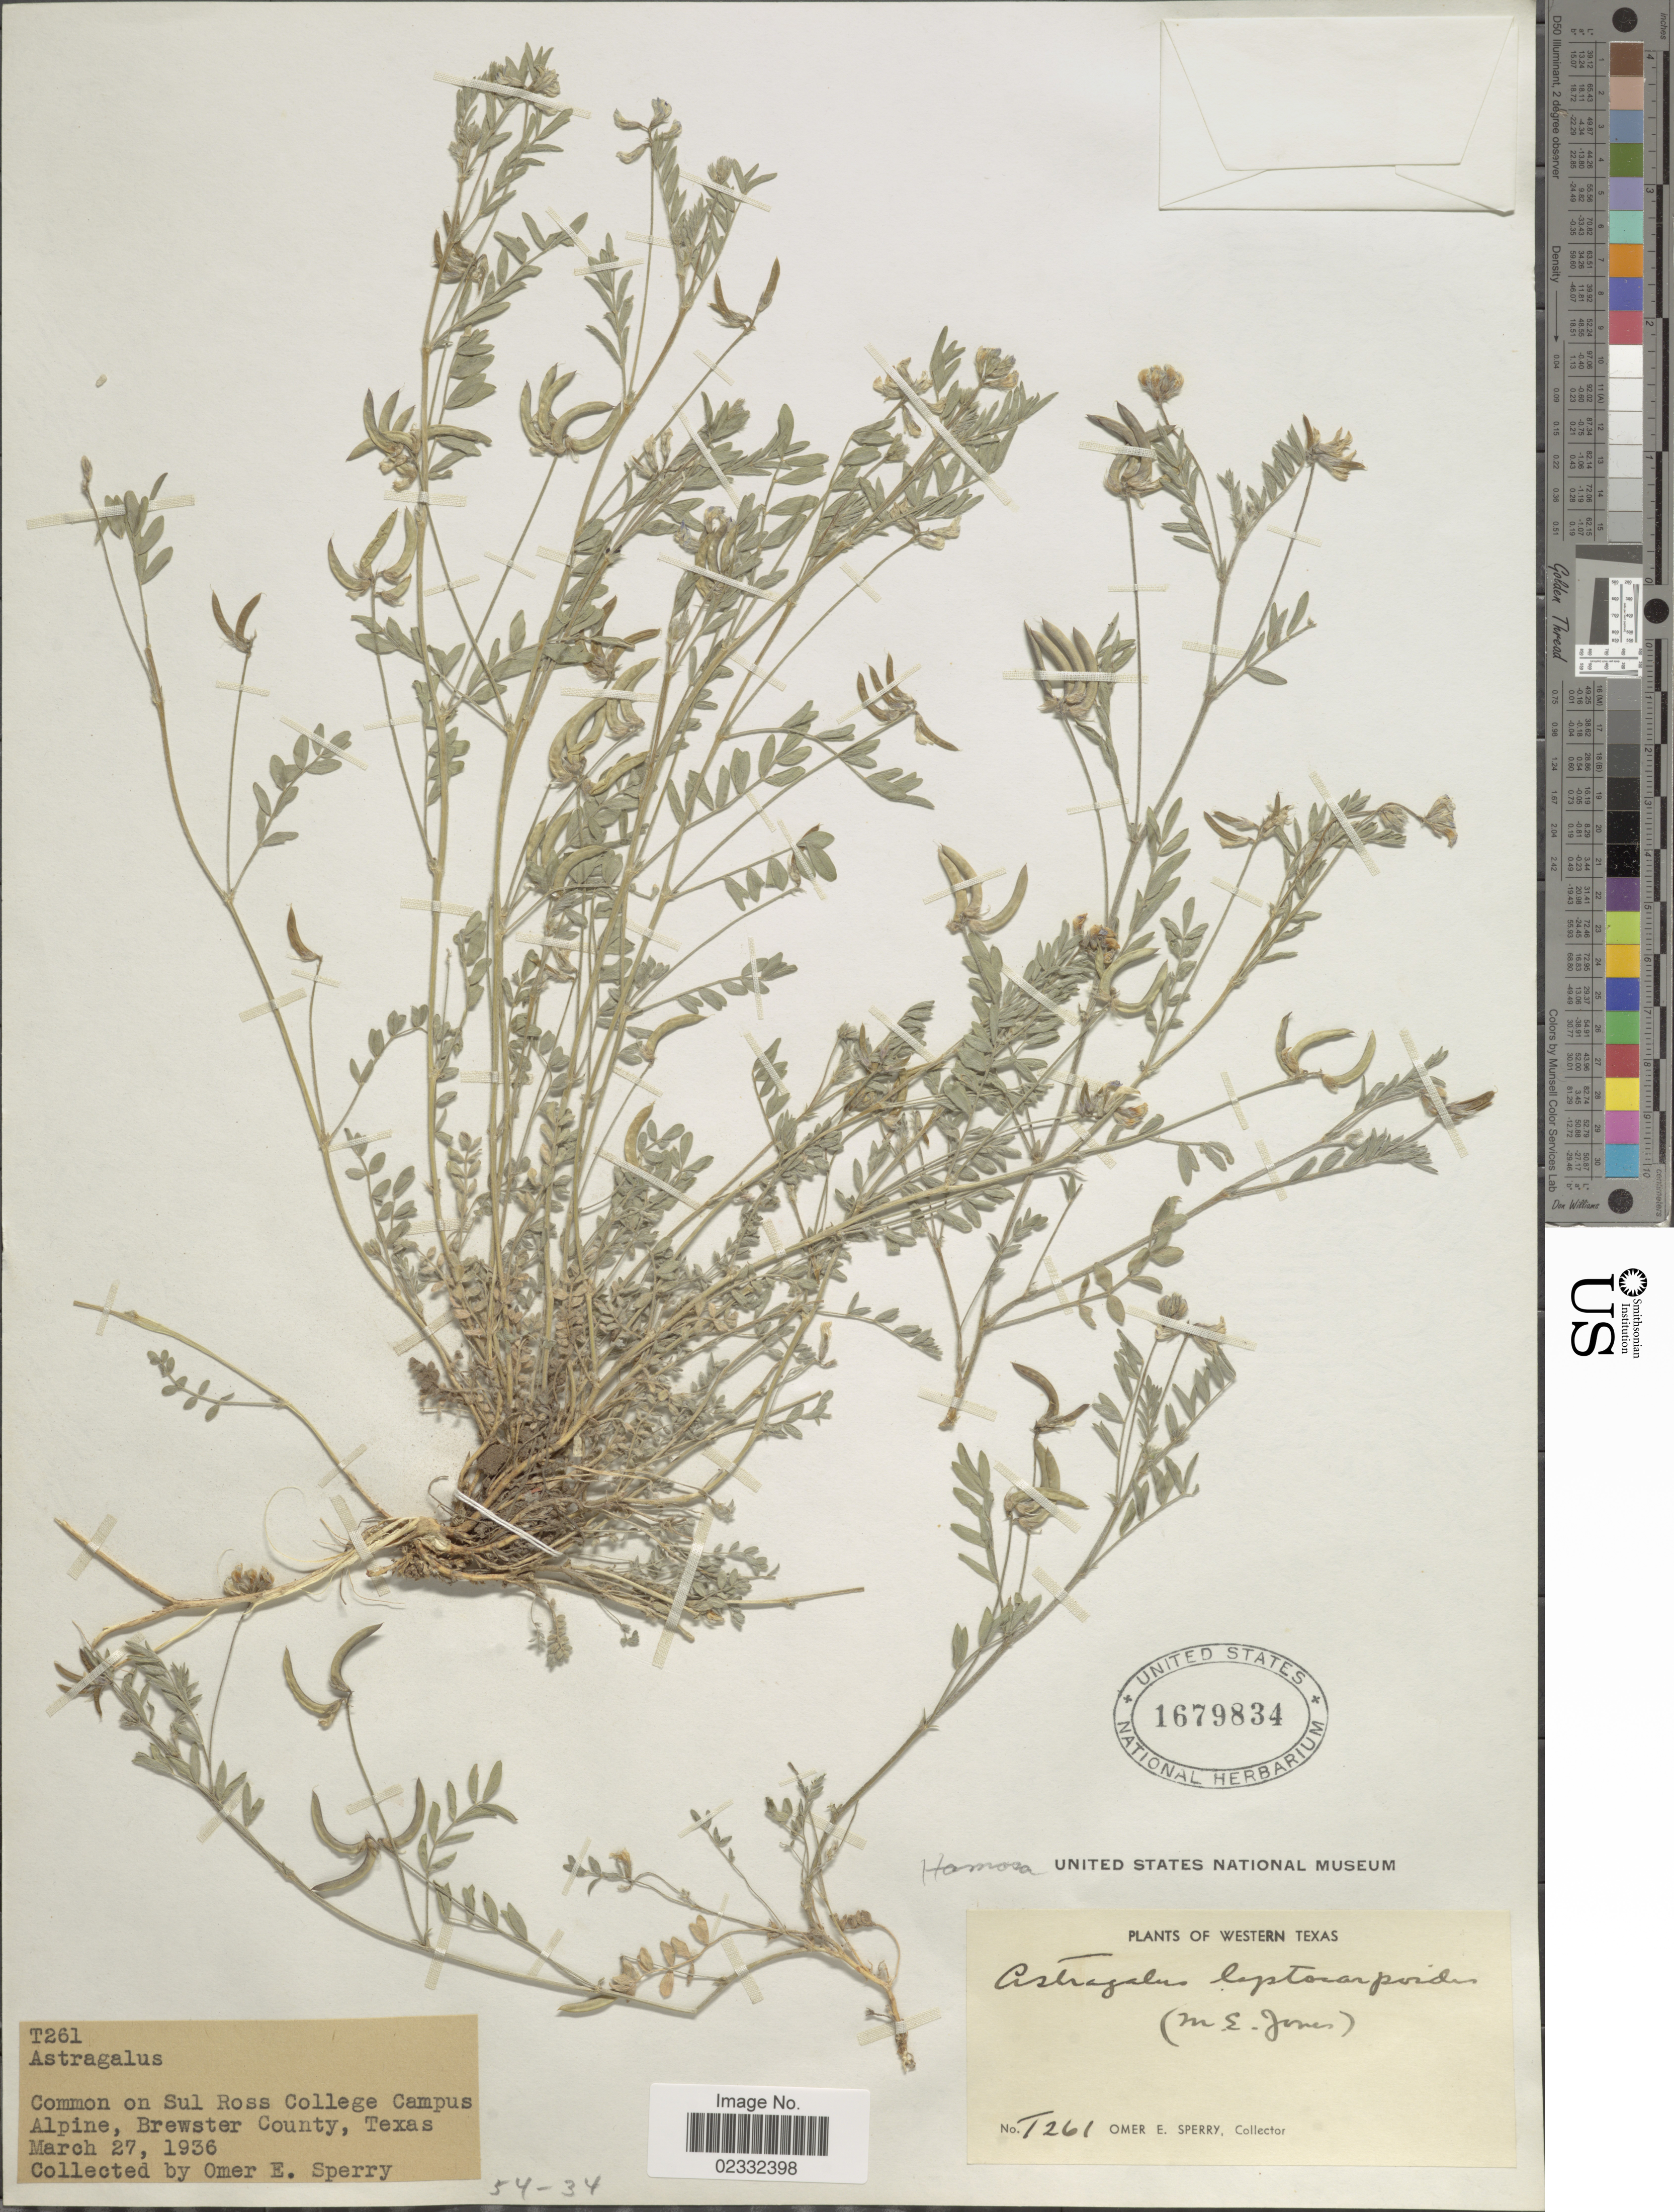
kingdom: Plantae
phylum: Tracheophyta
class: Magnoliopsida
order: Fabales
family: Fabaceae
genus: Astragalus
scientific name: Astragalus leptocarpoides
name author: M.E. Jones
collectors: O. E. Sperry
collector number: T261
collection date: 1936-03-27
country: United States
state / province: Texas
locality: Western texas Common on Sul Ross College Campus Alpine, Brewster County, Texas.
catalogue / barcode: US 1679834